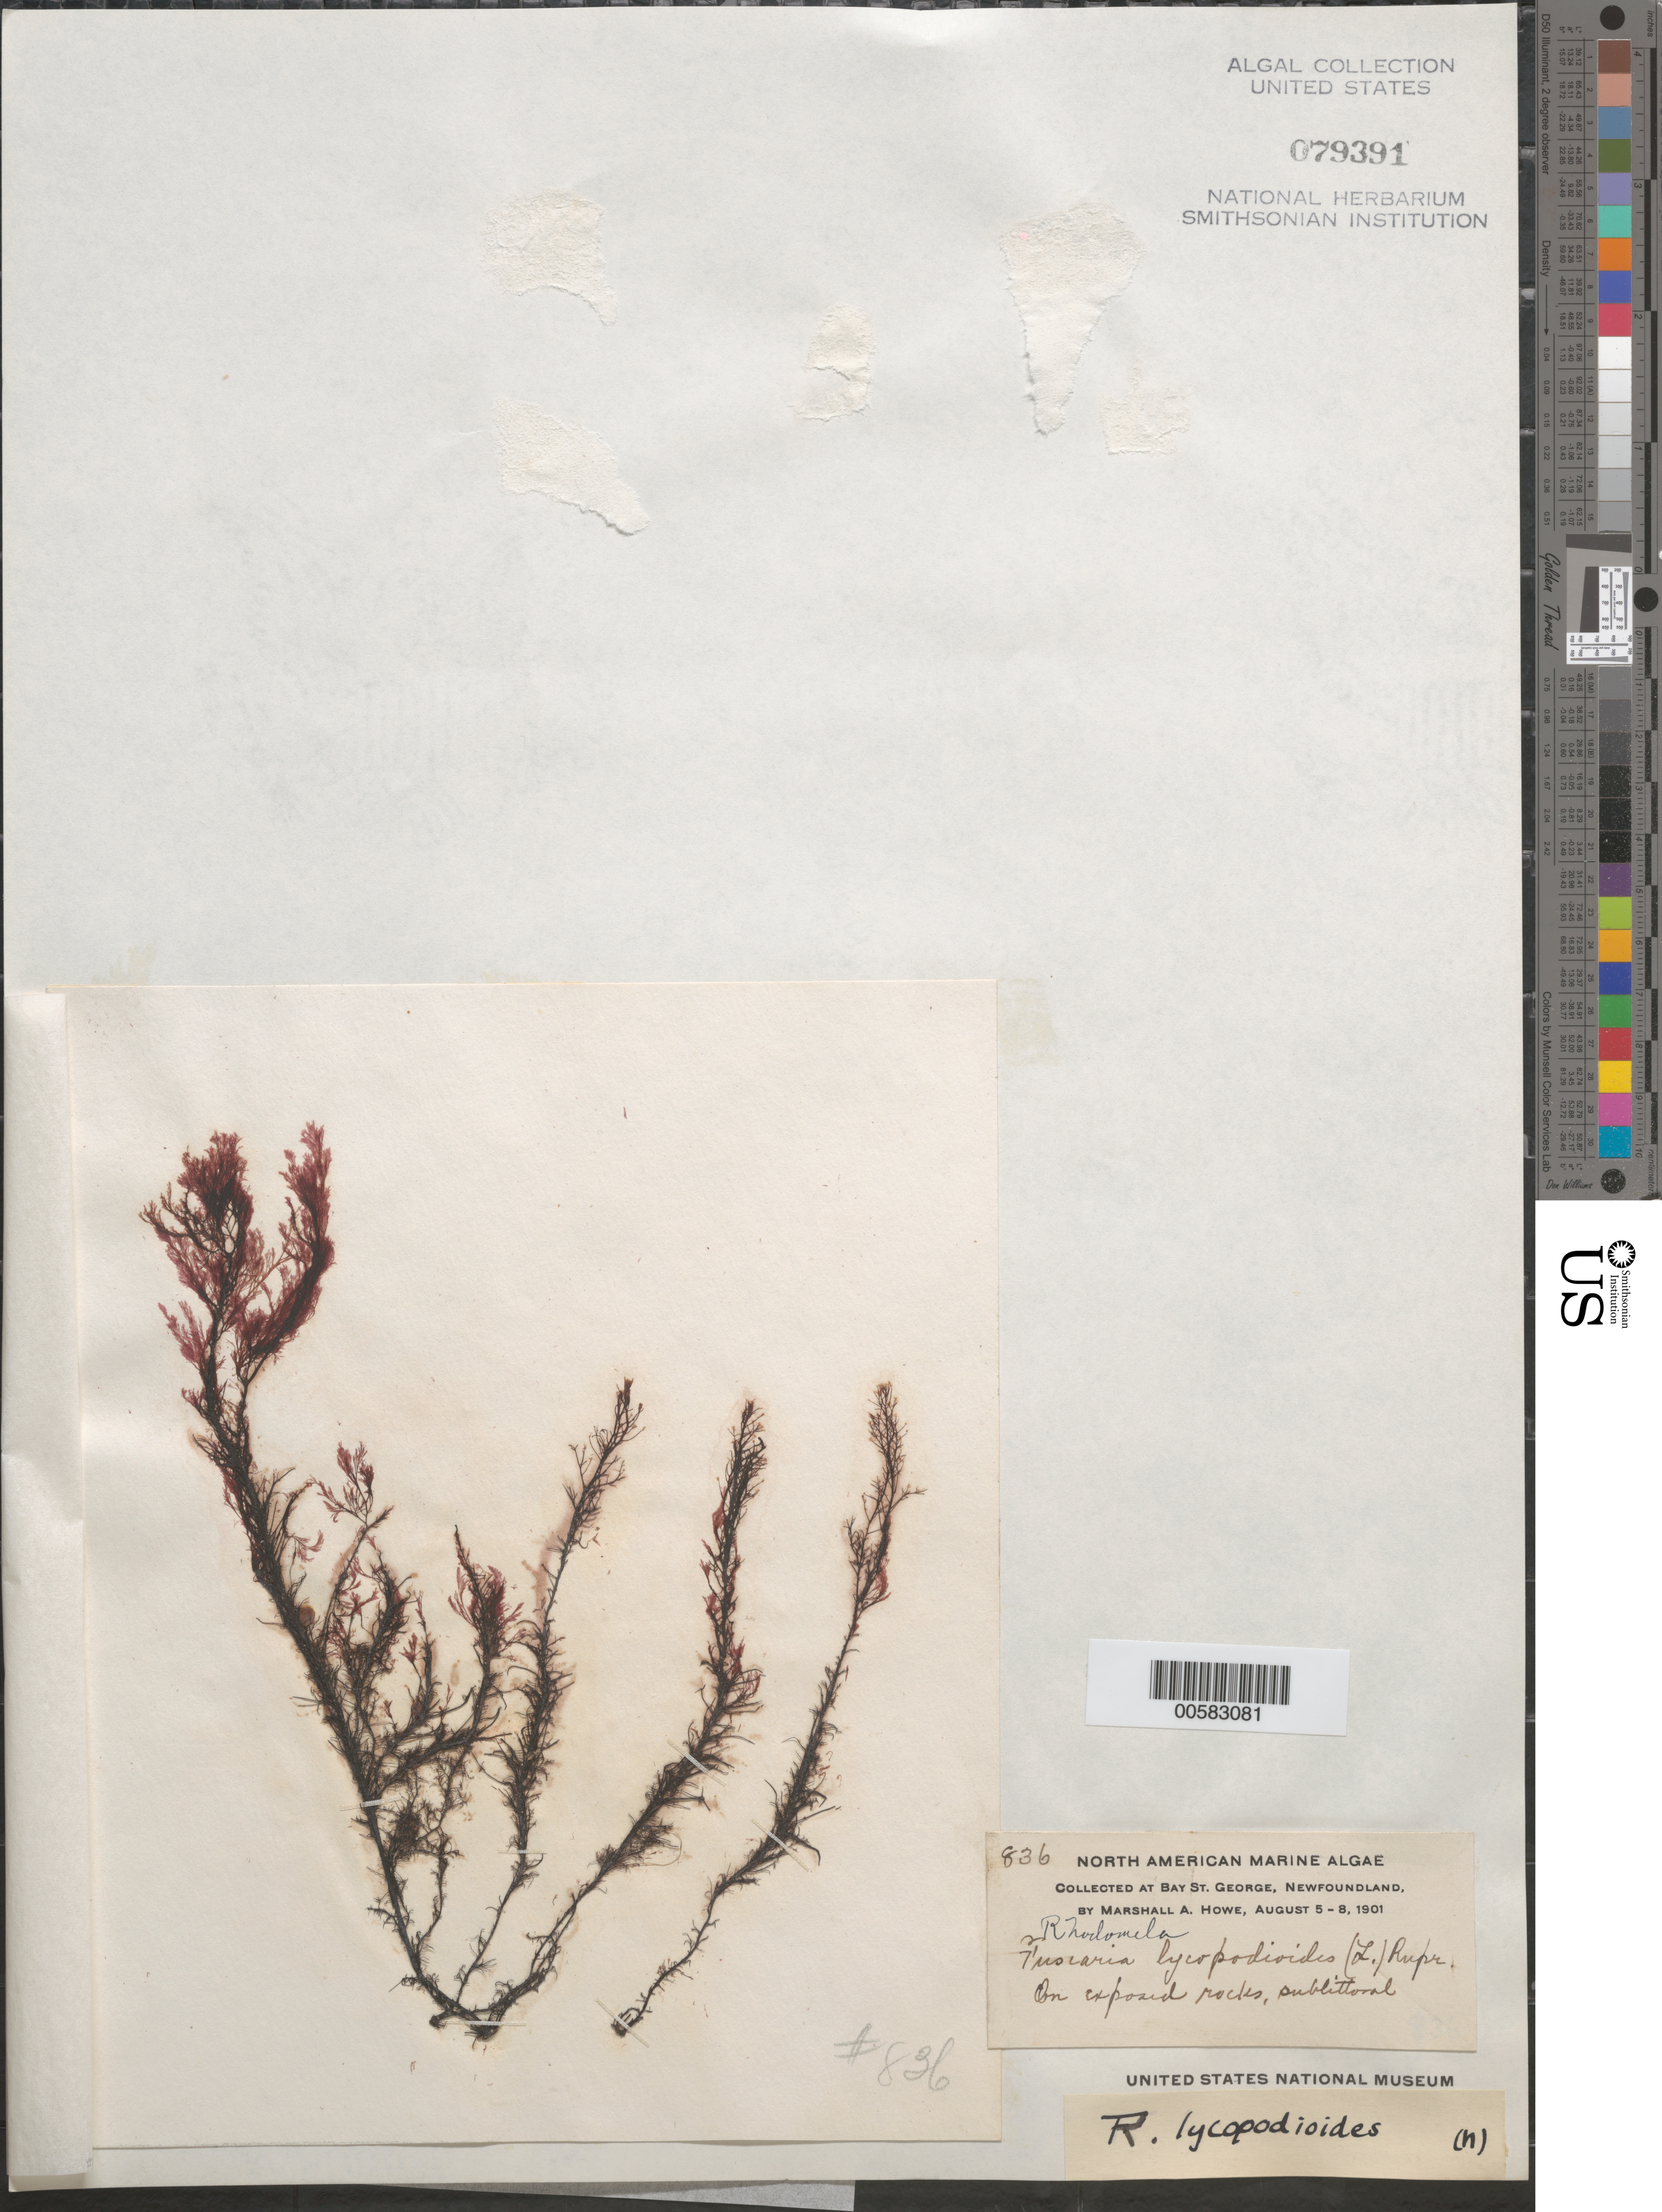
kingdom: Plantae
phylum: Rhodophyta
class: Florideophyceae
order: Ceramiales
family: Rhodomelaceae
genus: Rhodomela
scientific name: Rhodomela lycopodioides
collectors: M. A. Howe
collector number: MAH 836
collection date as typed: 05 Aug 1901 TO 08 Aug 1901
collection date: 1901-08-05/1901-08-08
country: Canada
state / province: Newfoundland and Labrador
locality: Bay St. George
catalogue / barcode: US 79391